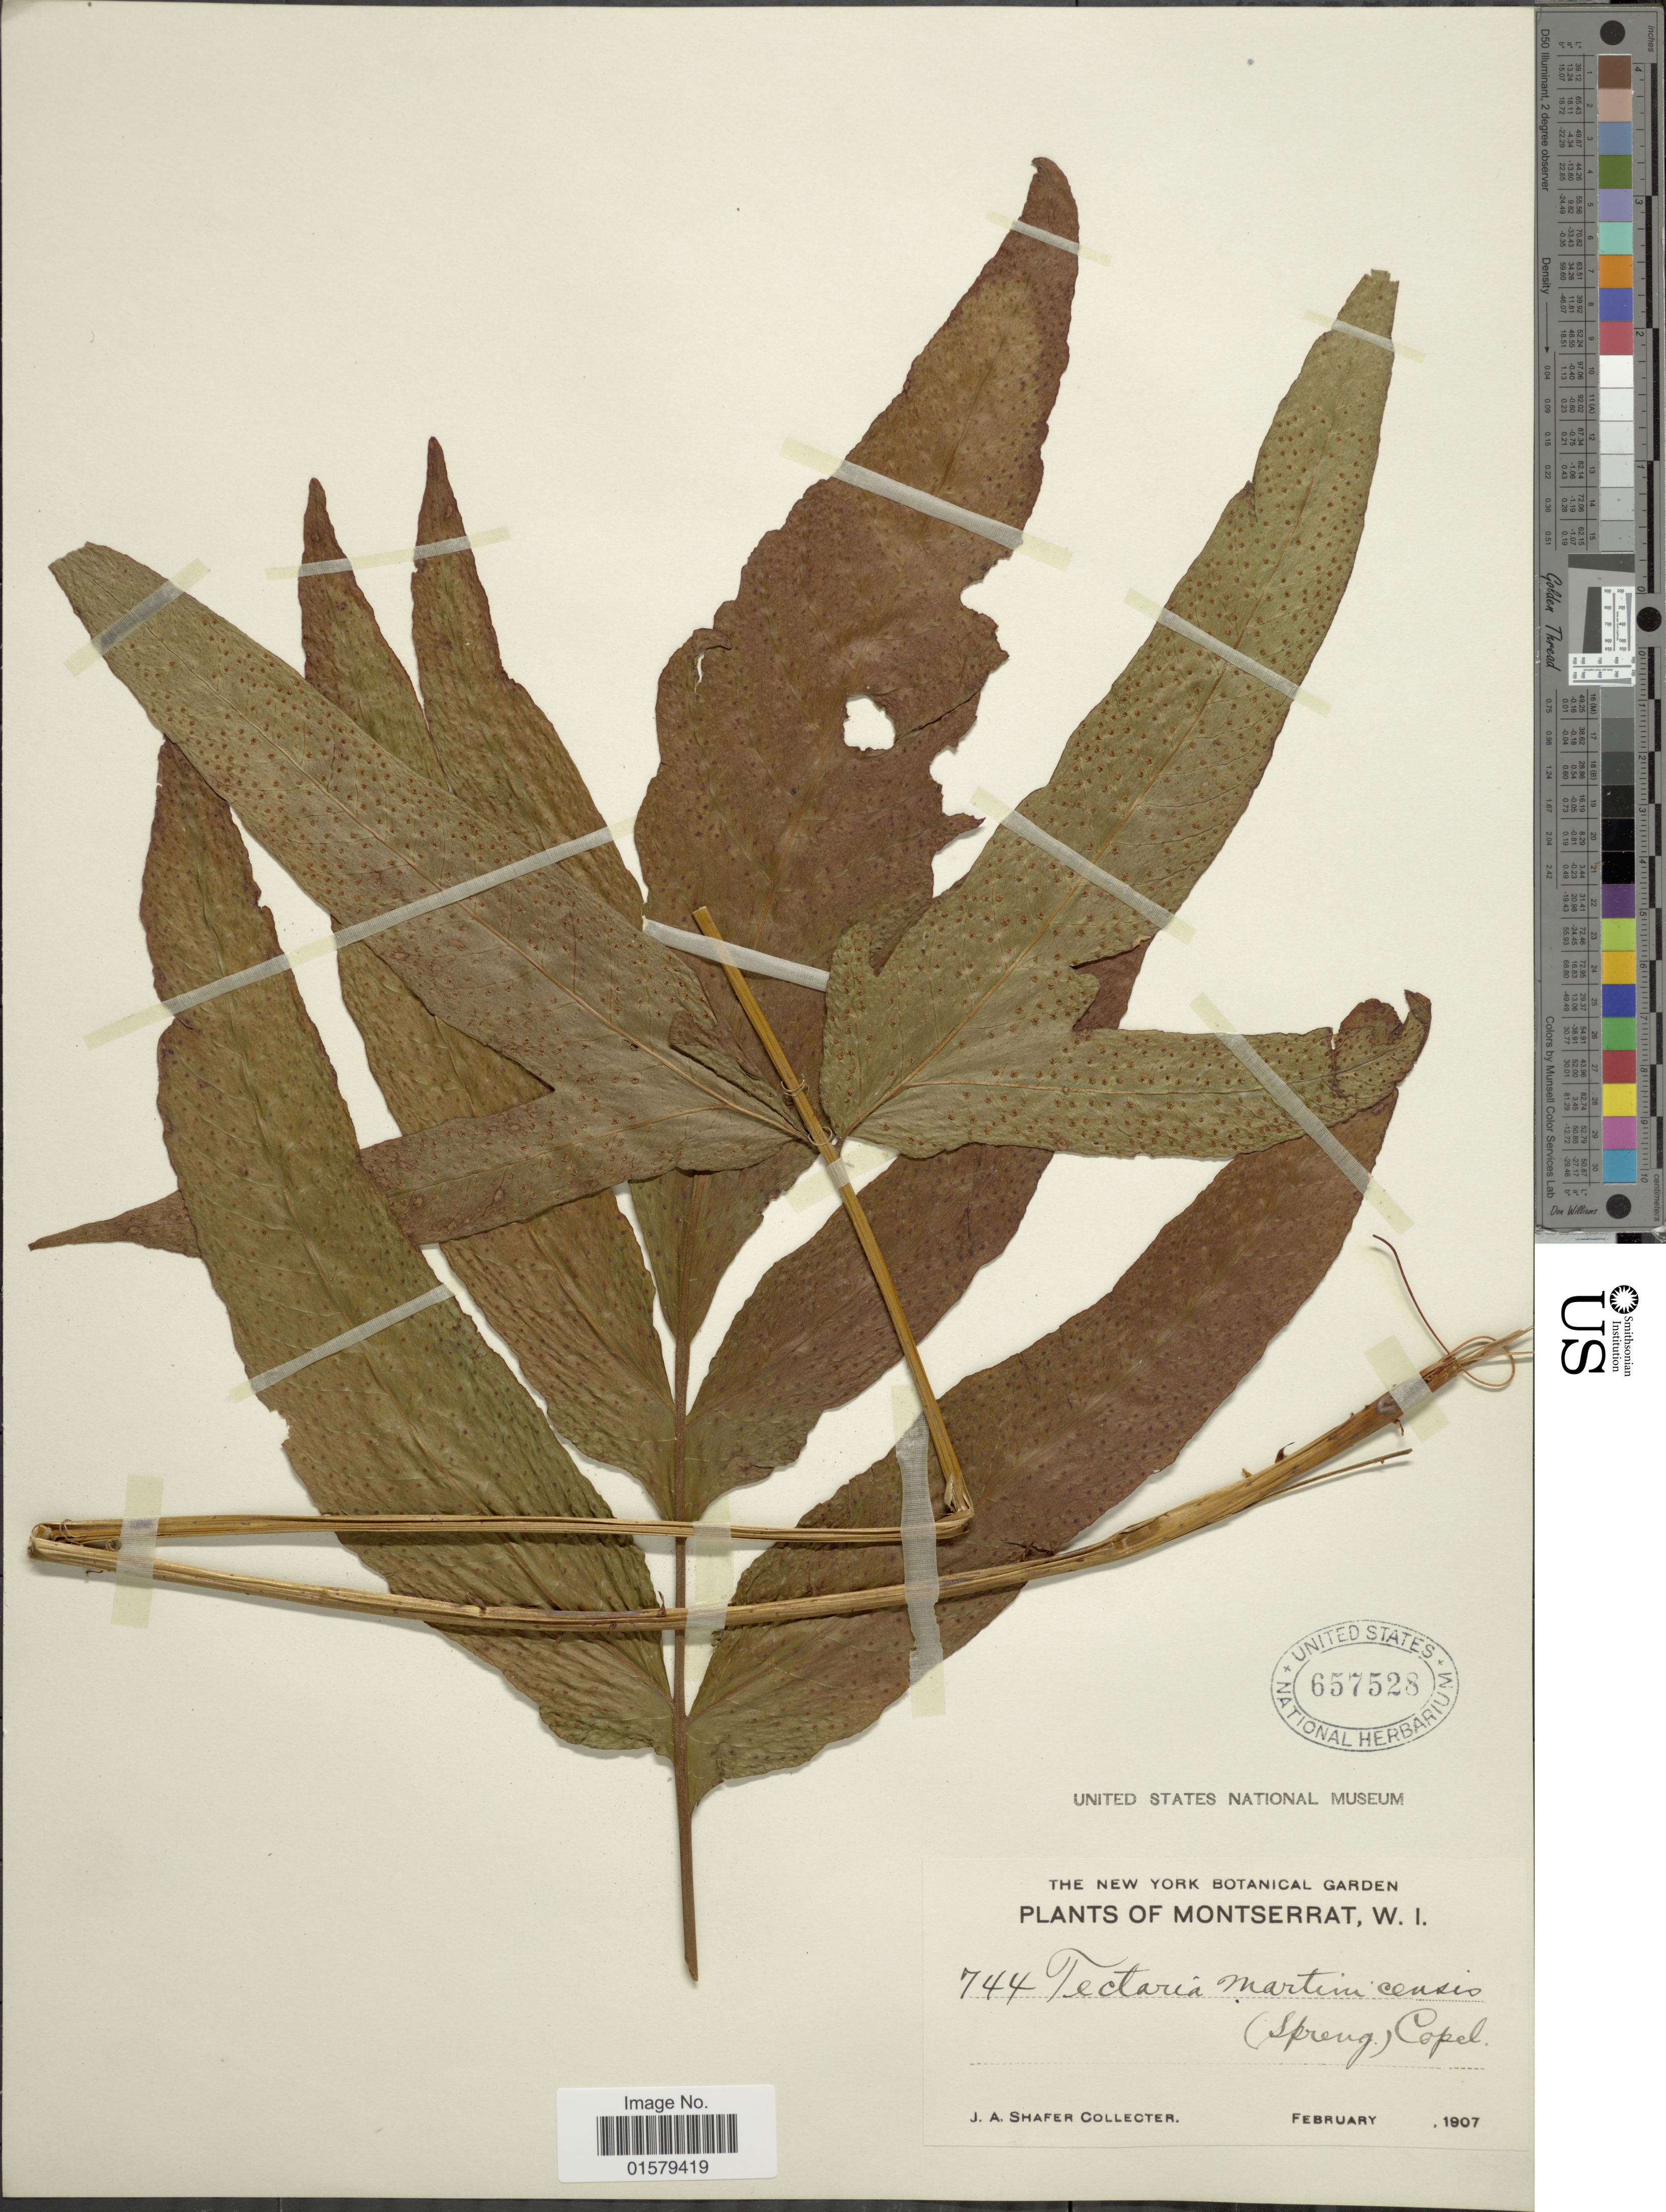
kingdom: Plantae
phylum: Tracheophyta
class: Polypodiopsida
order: Polypodiales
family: Tectariaceae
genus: Tectaria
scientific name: Tectaria incisa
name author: Cav.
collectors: J. A. Shafer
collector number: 744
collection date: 1907-02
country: Montserrat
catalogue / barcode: US 657528